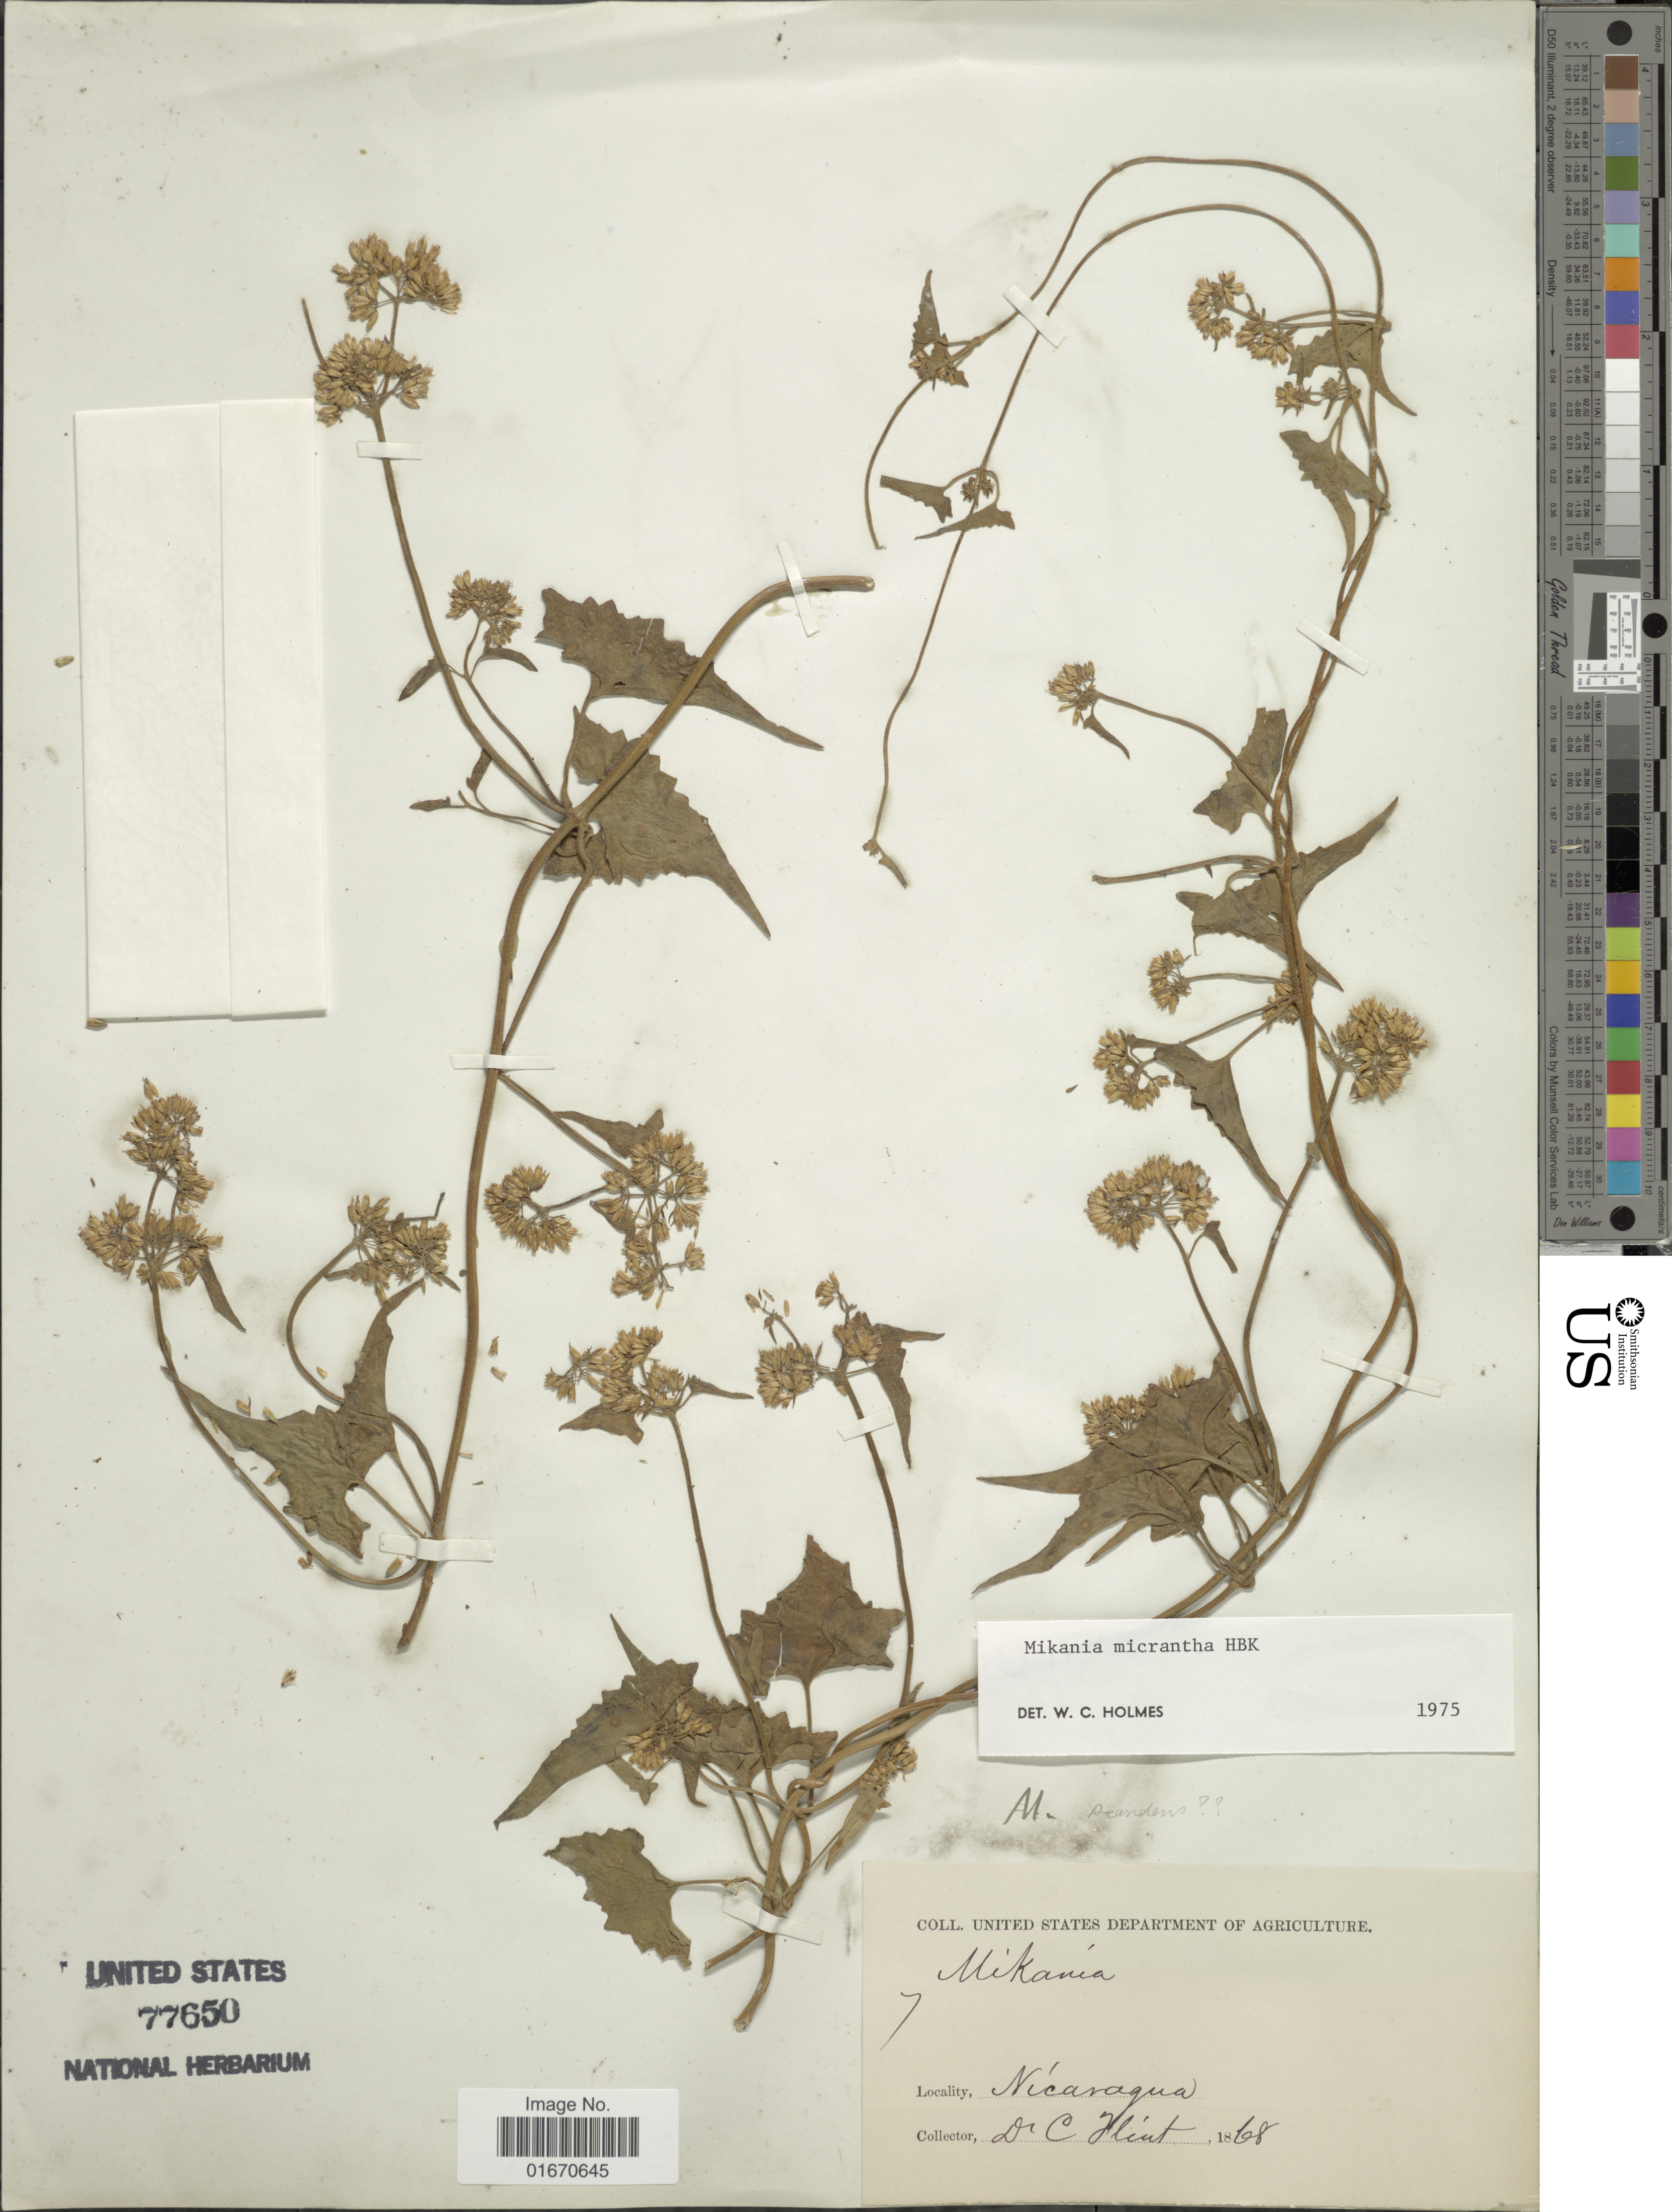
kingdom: Plantae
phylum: Tracheophyta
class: Magnoliopsida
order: Asterales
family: Asteraceae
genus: Mikania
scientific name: Mikania micrantha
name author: Kunth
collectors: C. Flint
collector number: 7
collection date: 1868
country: Nicaragua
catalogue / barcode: US 77650